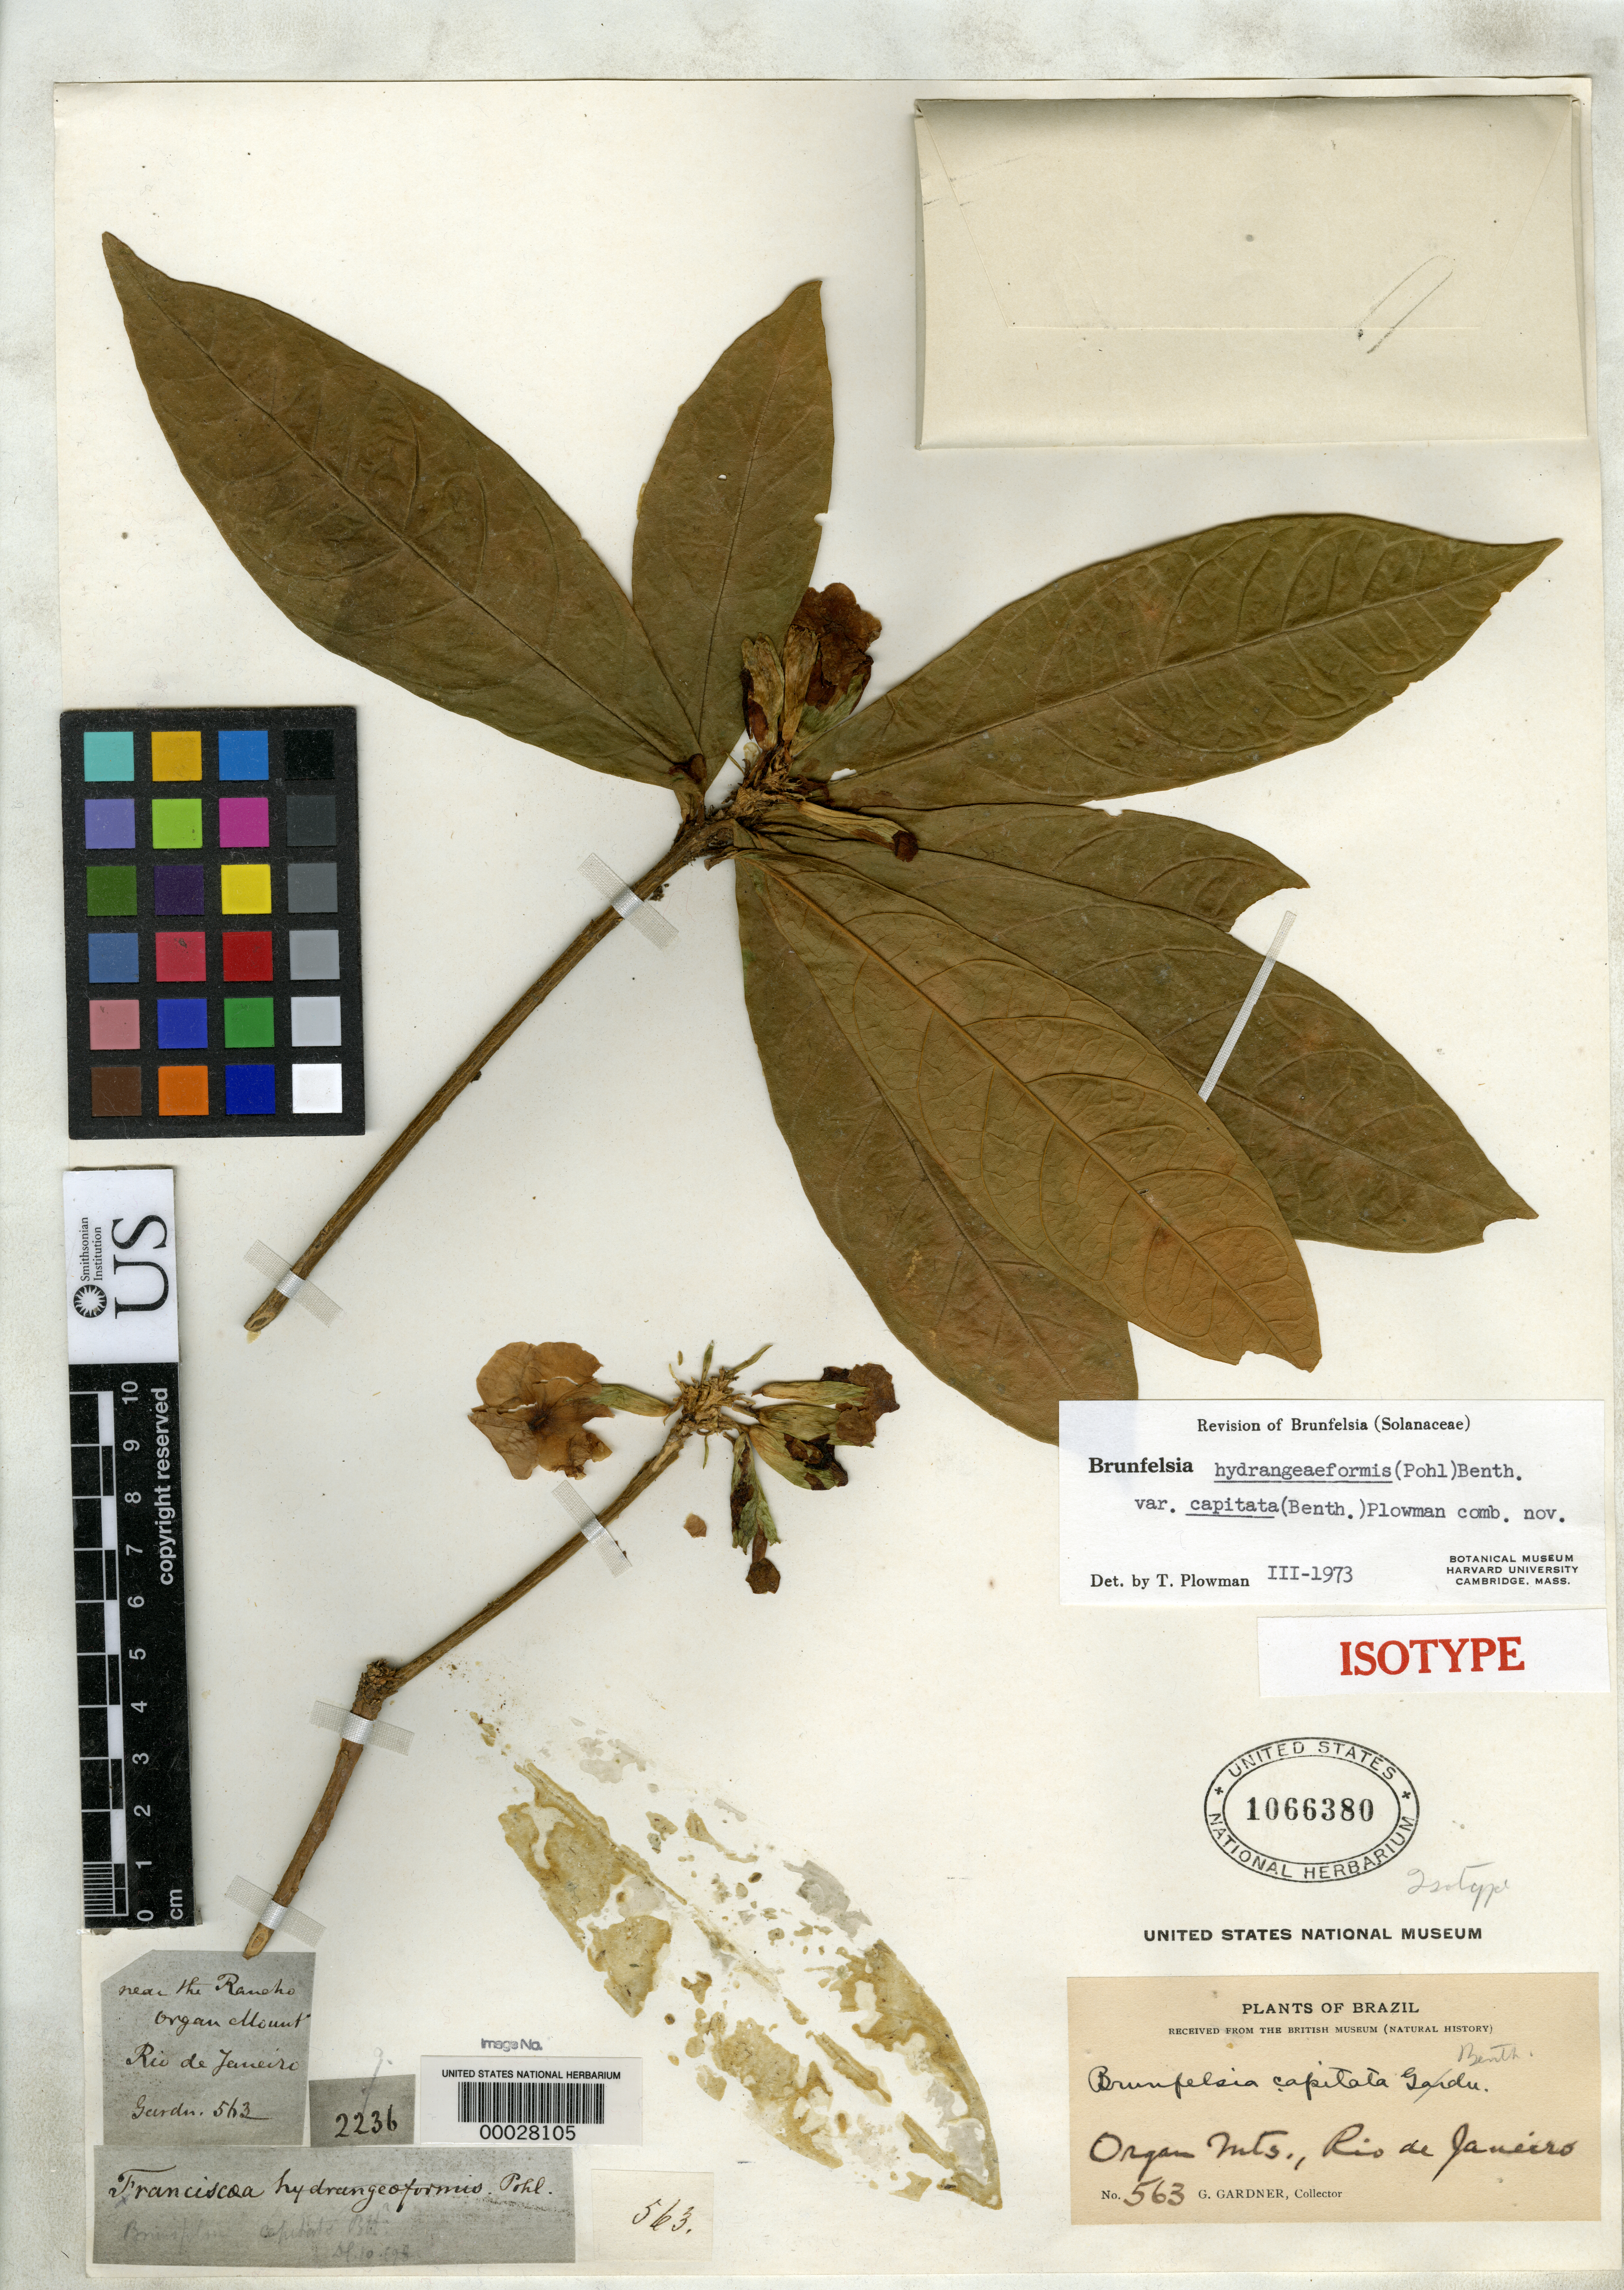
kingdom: Plantae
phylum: Tracheophyta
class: Magnoliopsida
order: Solanales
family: Solanaceae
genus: Brunfelsia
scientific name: Brunfelsia capitata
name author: Benth. in DC.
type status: Isotype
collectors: G. Gardner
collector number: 563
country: Brazil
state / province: Rio de Janeiro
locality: Organ Mountains.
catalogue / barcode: US 1066380